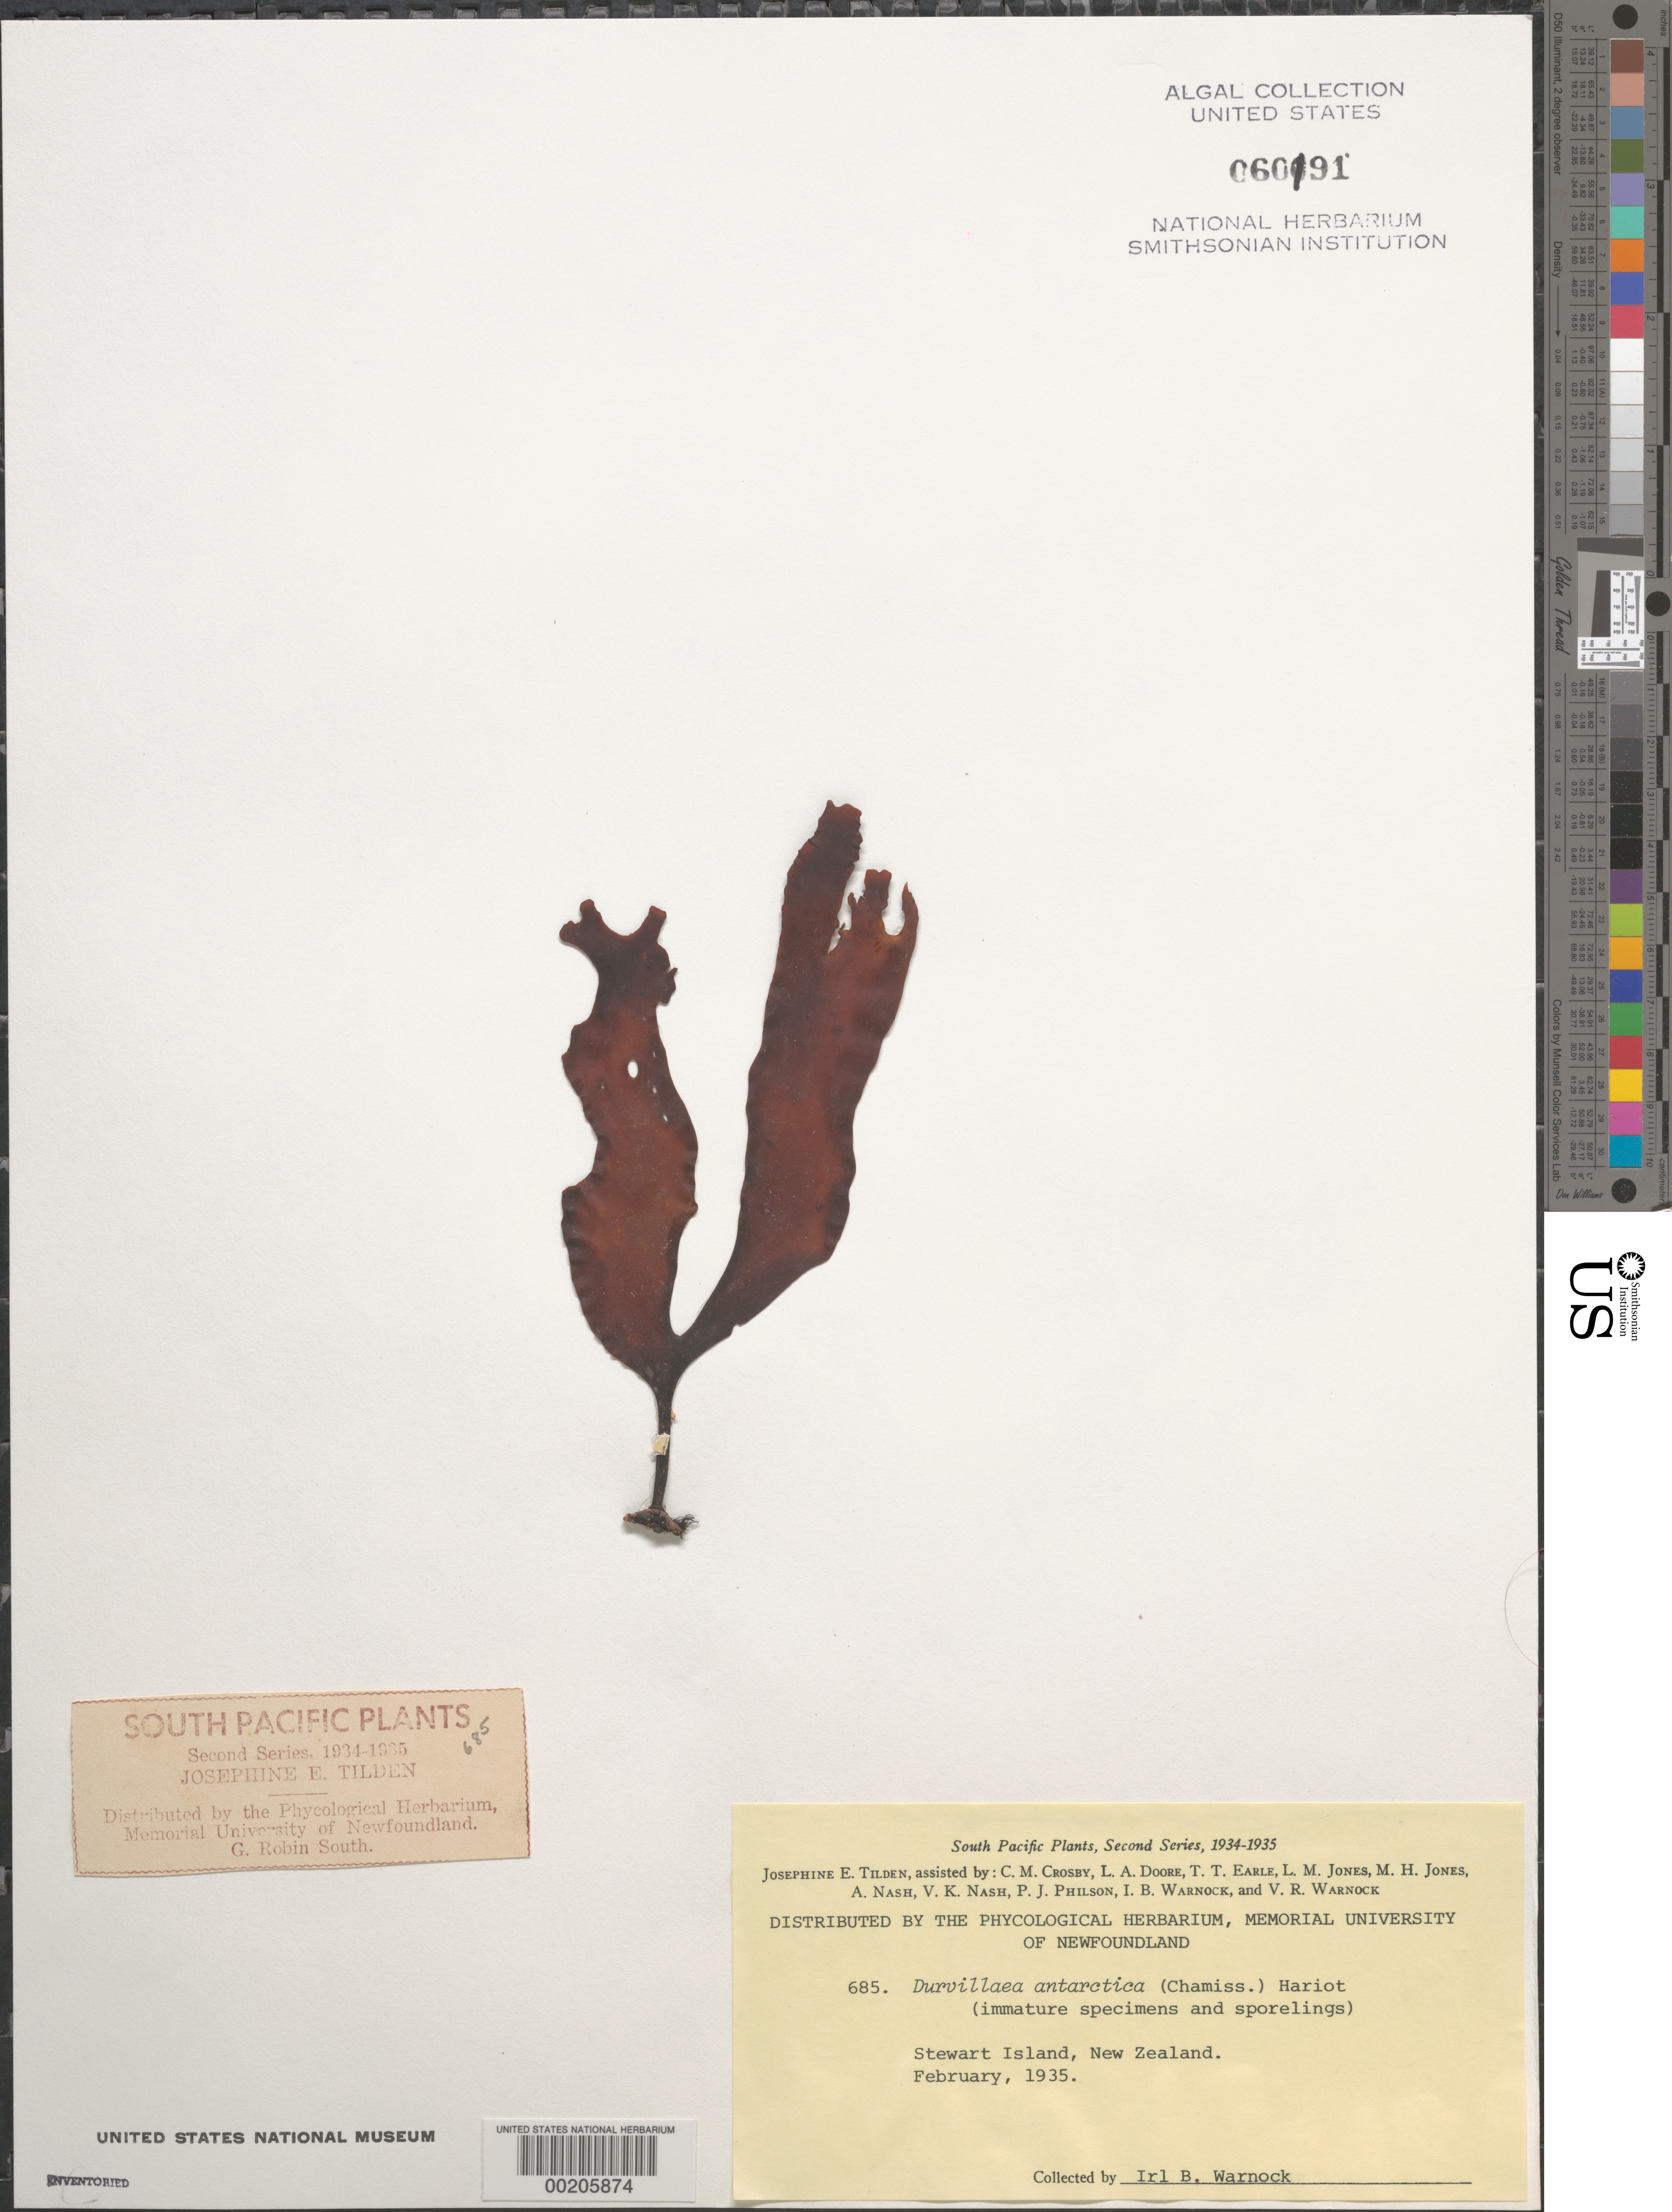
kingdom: Chromista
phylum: Ochrophyta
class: Phaeophyceae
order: Fucales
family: Durvillaeaceae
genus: Durvillaea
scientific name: Durvillaea antarctica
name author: (Cham.) P. Hariot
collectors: I. Warnock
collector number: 685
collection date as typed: Feb 1935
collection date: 1935-02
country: New Zealand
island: Stewart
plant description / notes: Tilden, South Pacific Plants, Second Series, 1934-1935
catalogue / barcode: US 60191